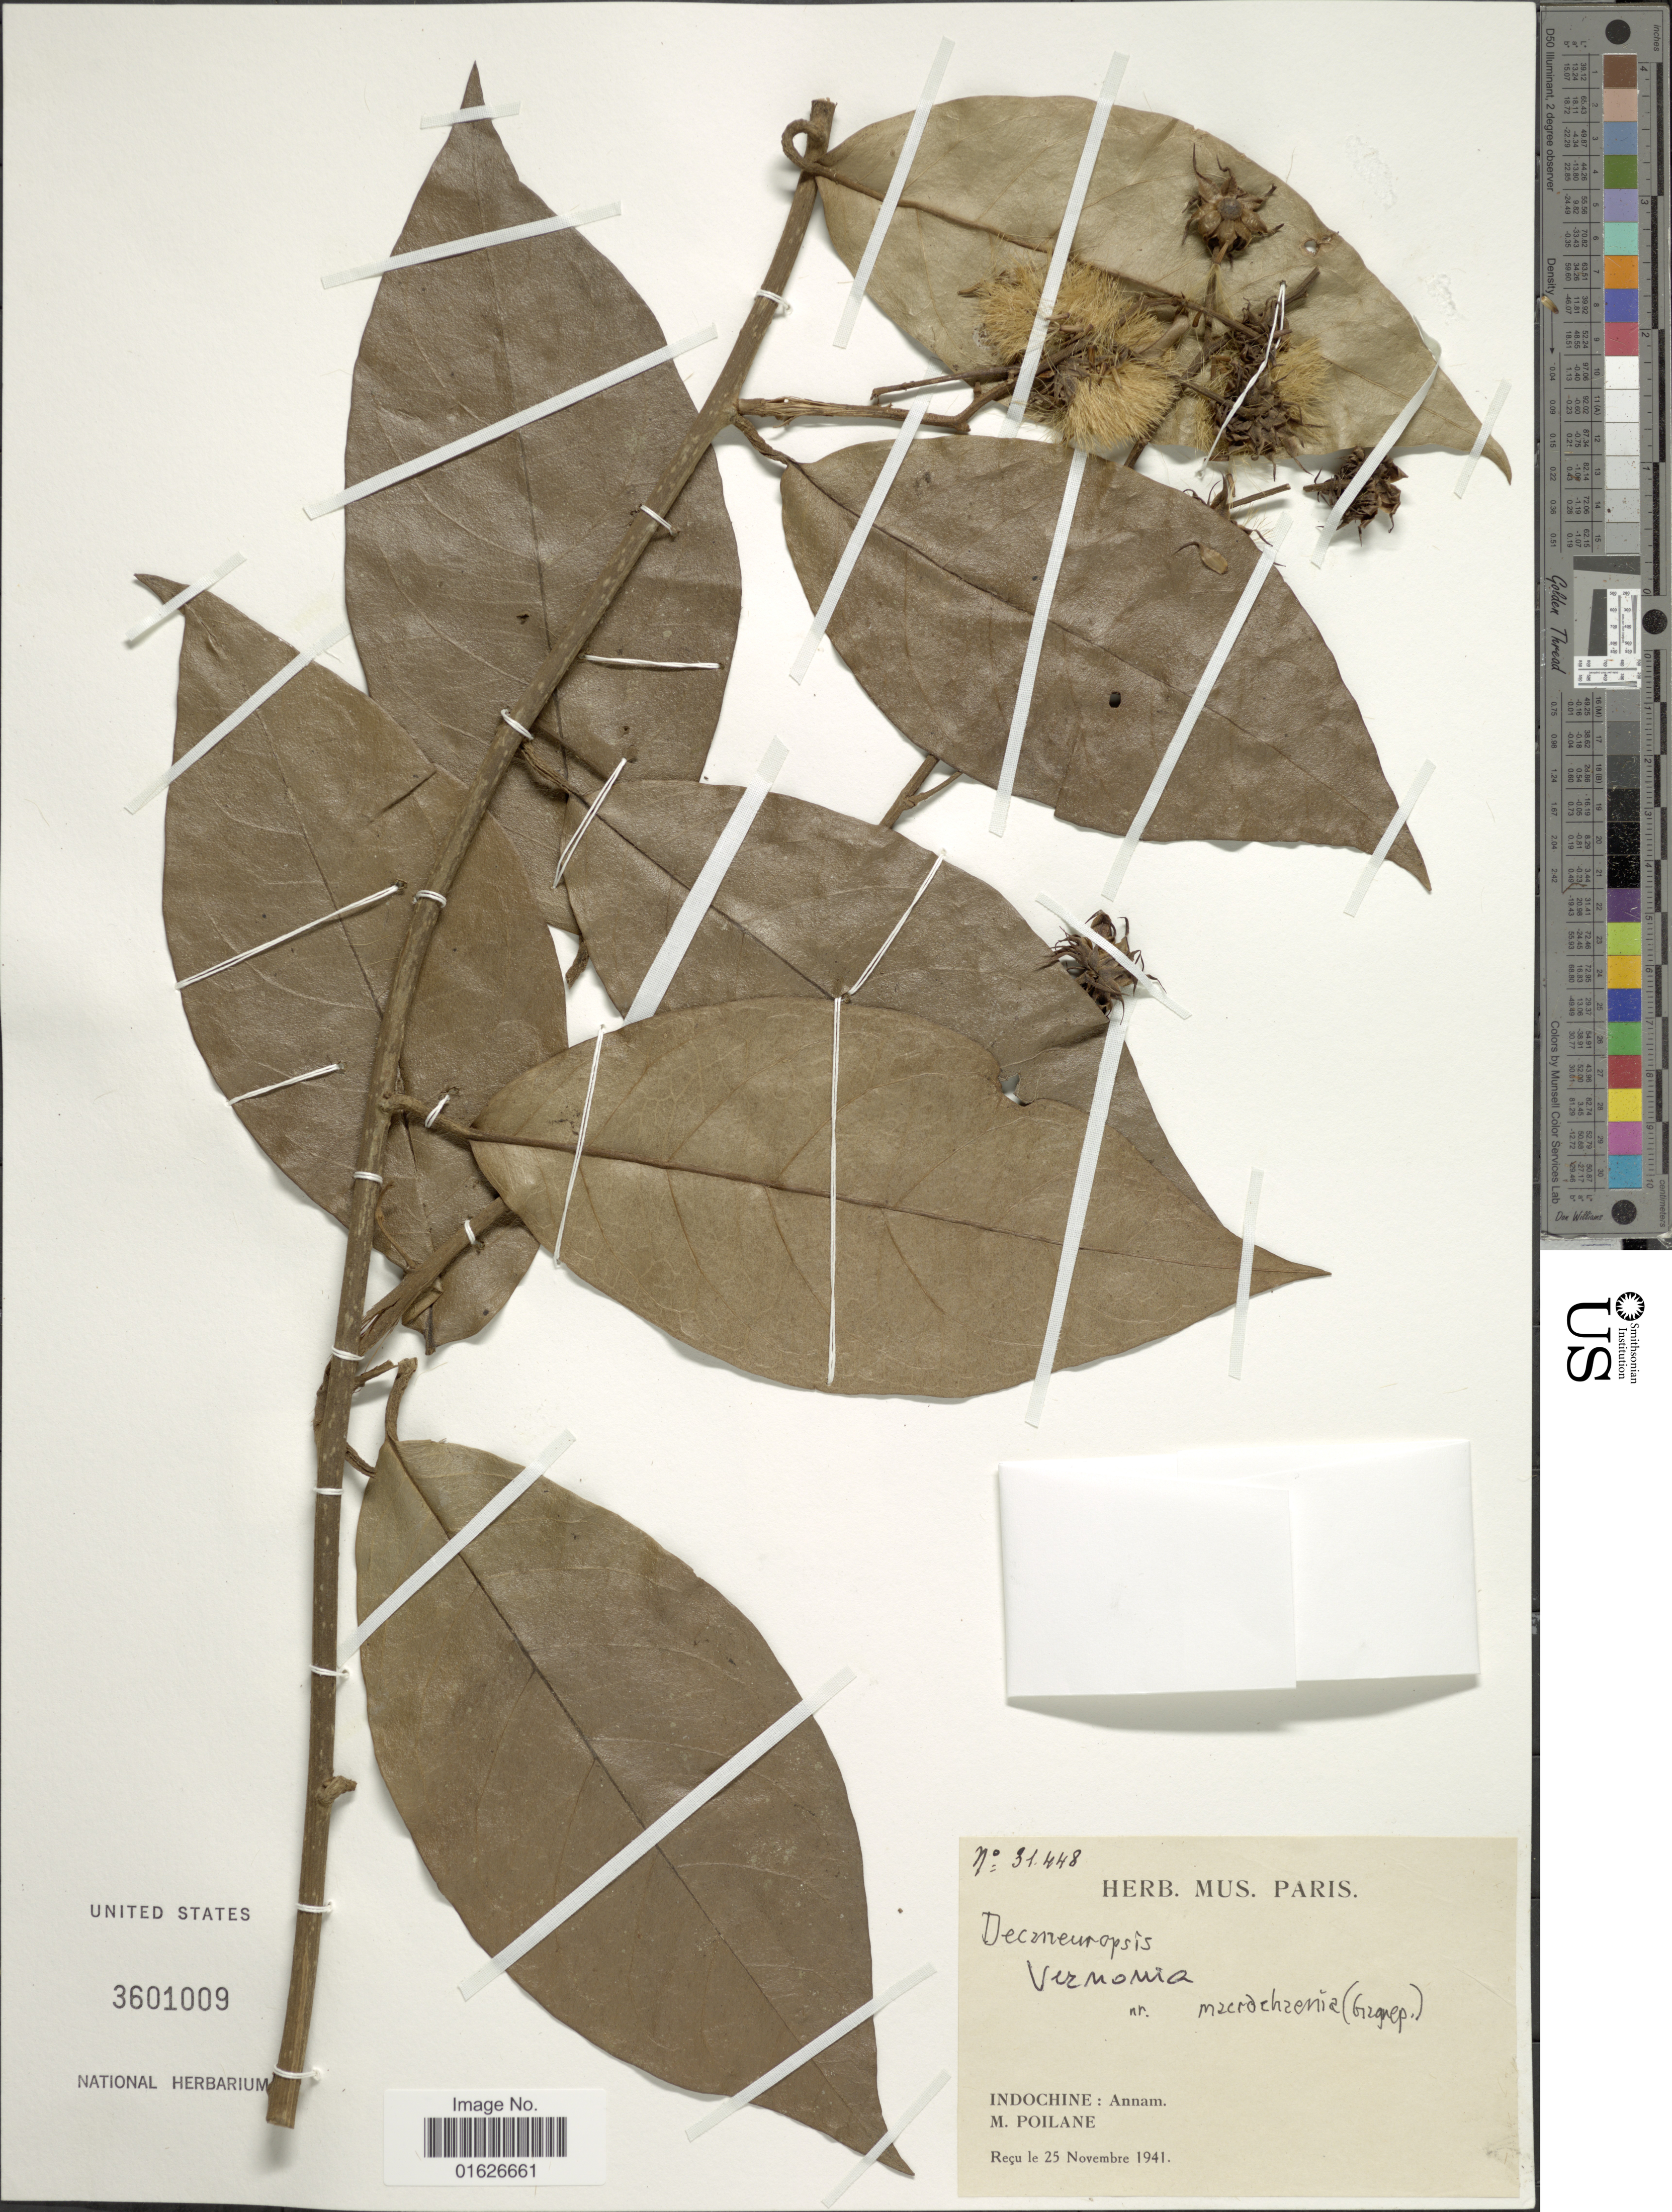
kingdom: Plantae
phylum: Tracheophyta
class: Magnoliopsida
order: Asterales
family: Asteraceae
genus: Vernonia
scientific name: Vernonia macrachaenia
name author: Gagnep.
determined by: Robinson, H. E., (US), Smithsonian Institution - National Museum of Natural History (UNITED STATES)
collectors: -. Poilane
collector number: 31448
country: Vietnam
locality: Indochine: Annam.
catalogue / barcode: US 3601009